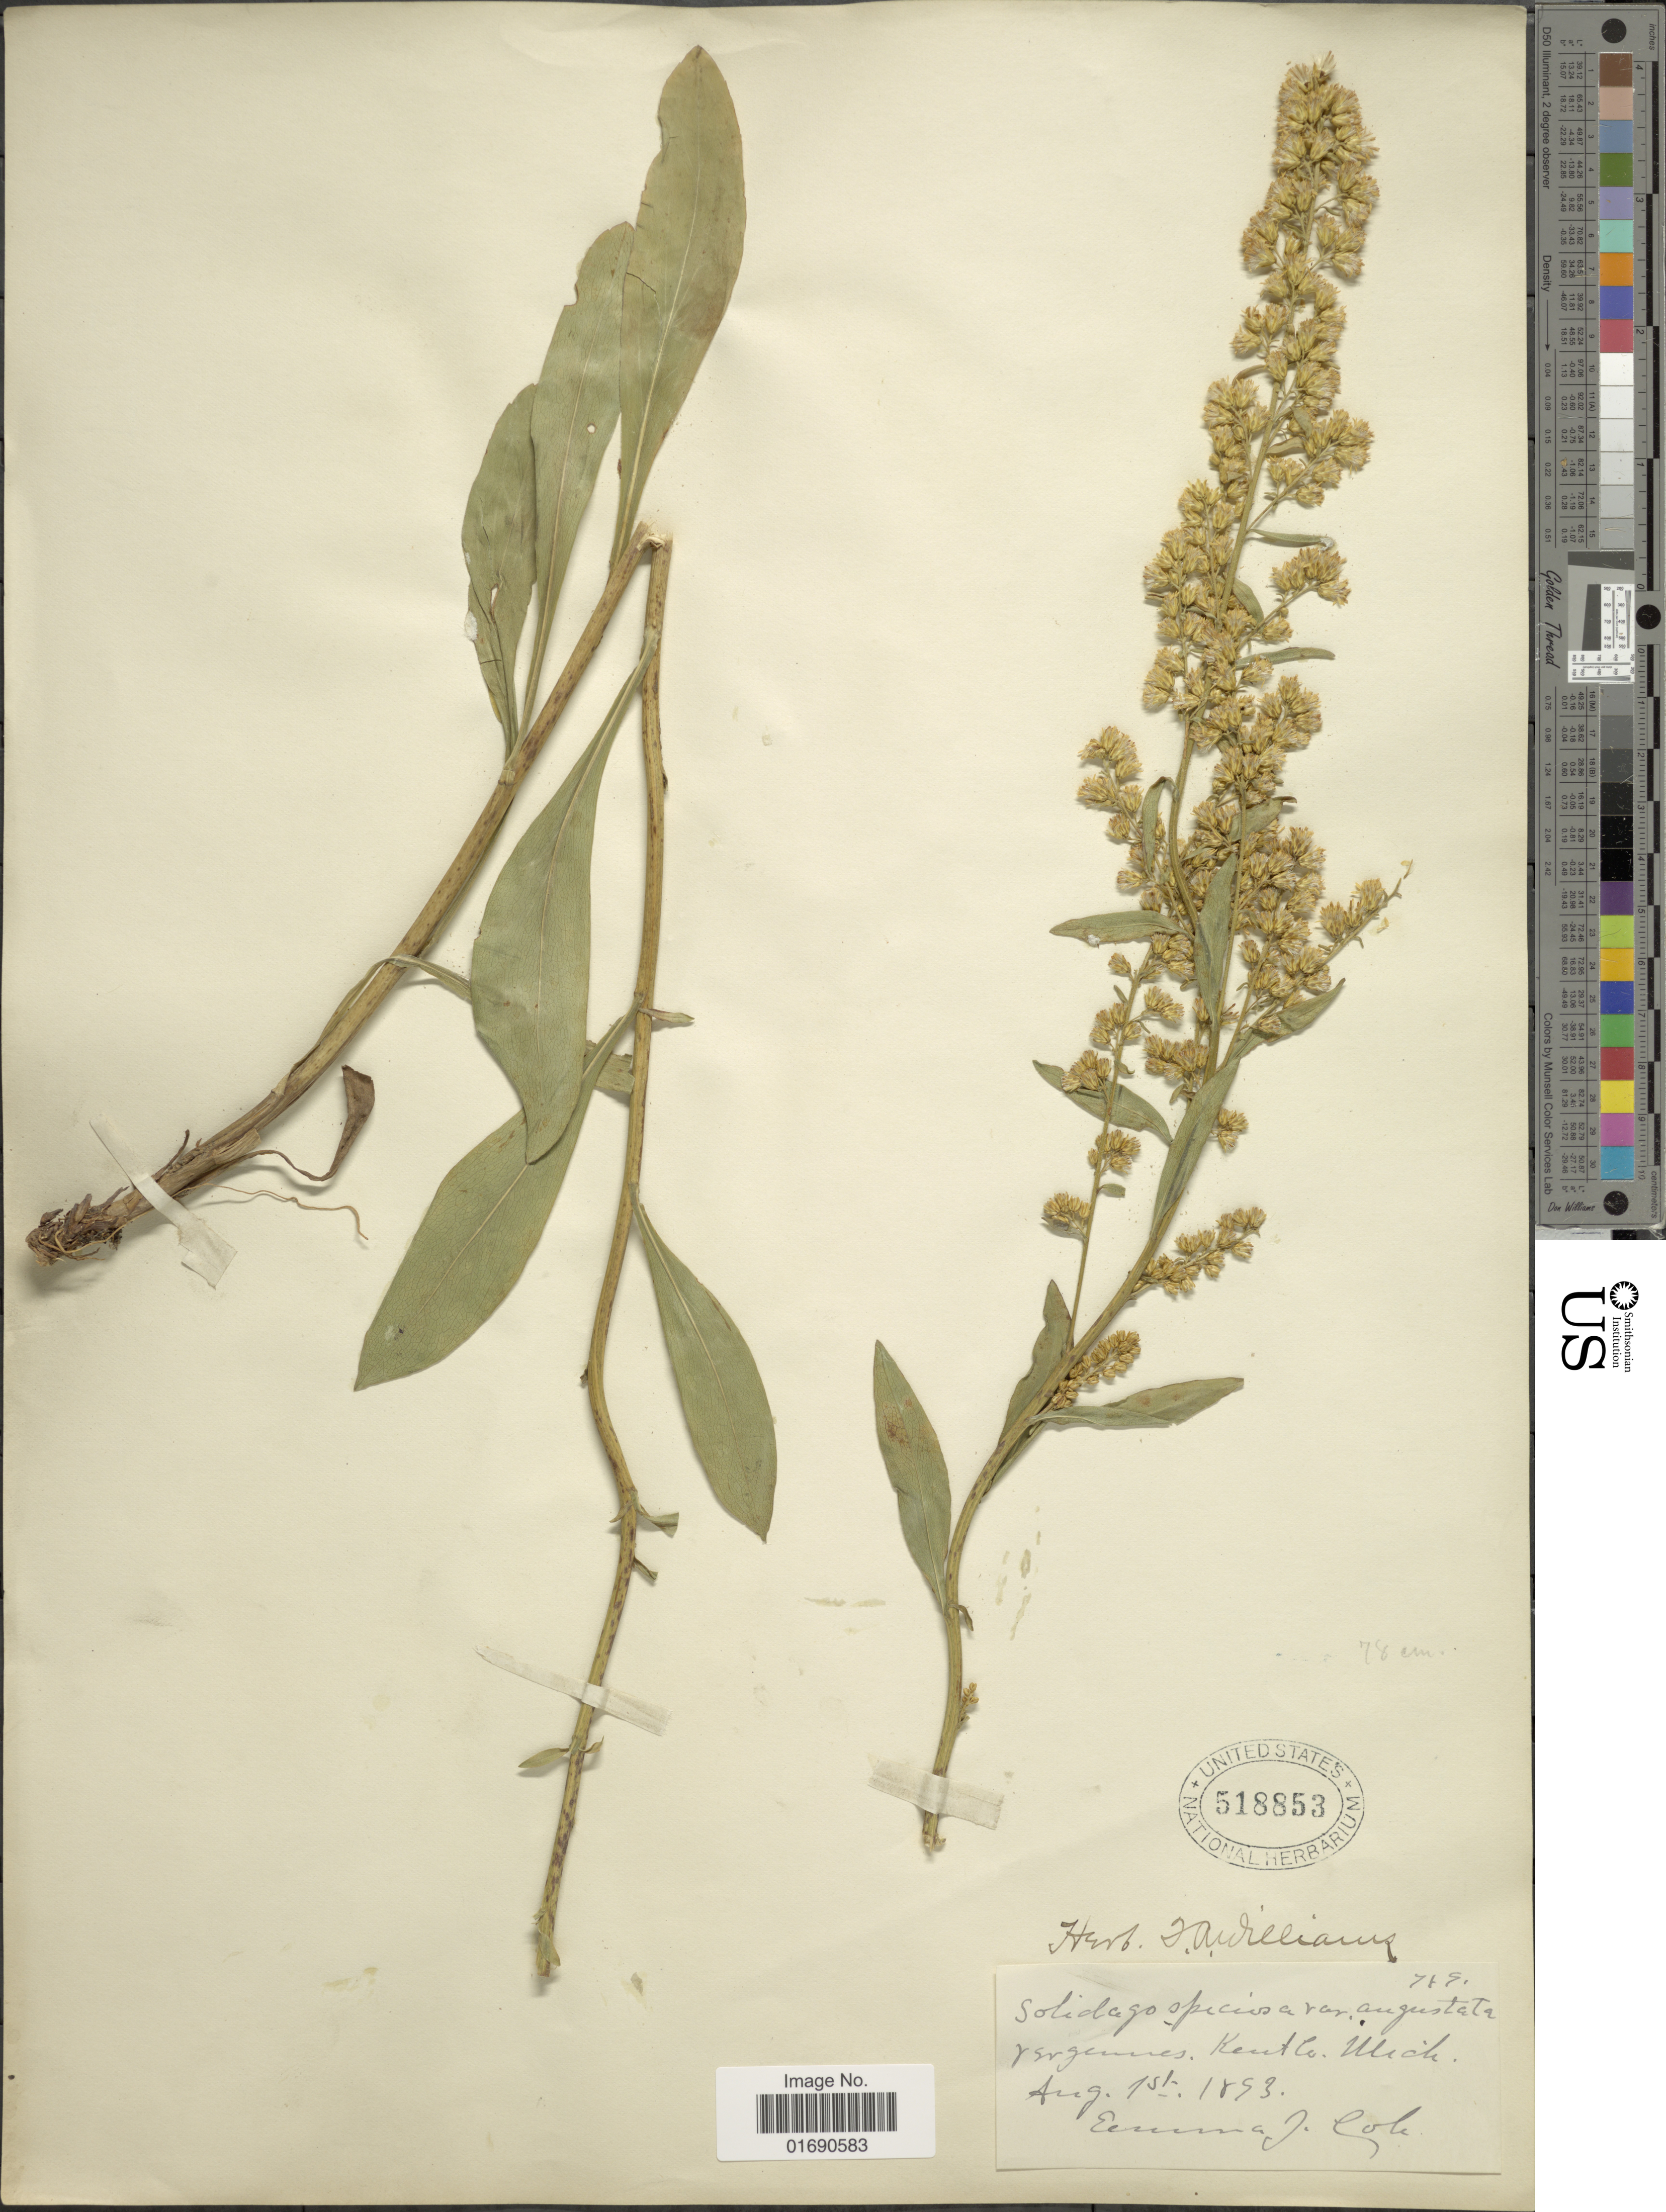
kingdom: Plantae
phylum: Tracheophyta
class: Magnoliopsida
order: Asterales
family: Asteraceae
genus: Solidago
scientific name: Solidago speciosa var. angustata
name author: Torr. & A. Gray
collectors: E. Cole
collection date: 1893-08-01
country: United States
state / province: Michigan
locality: Vergennes, Kent Co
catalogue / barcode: US 518853